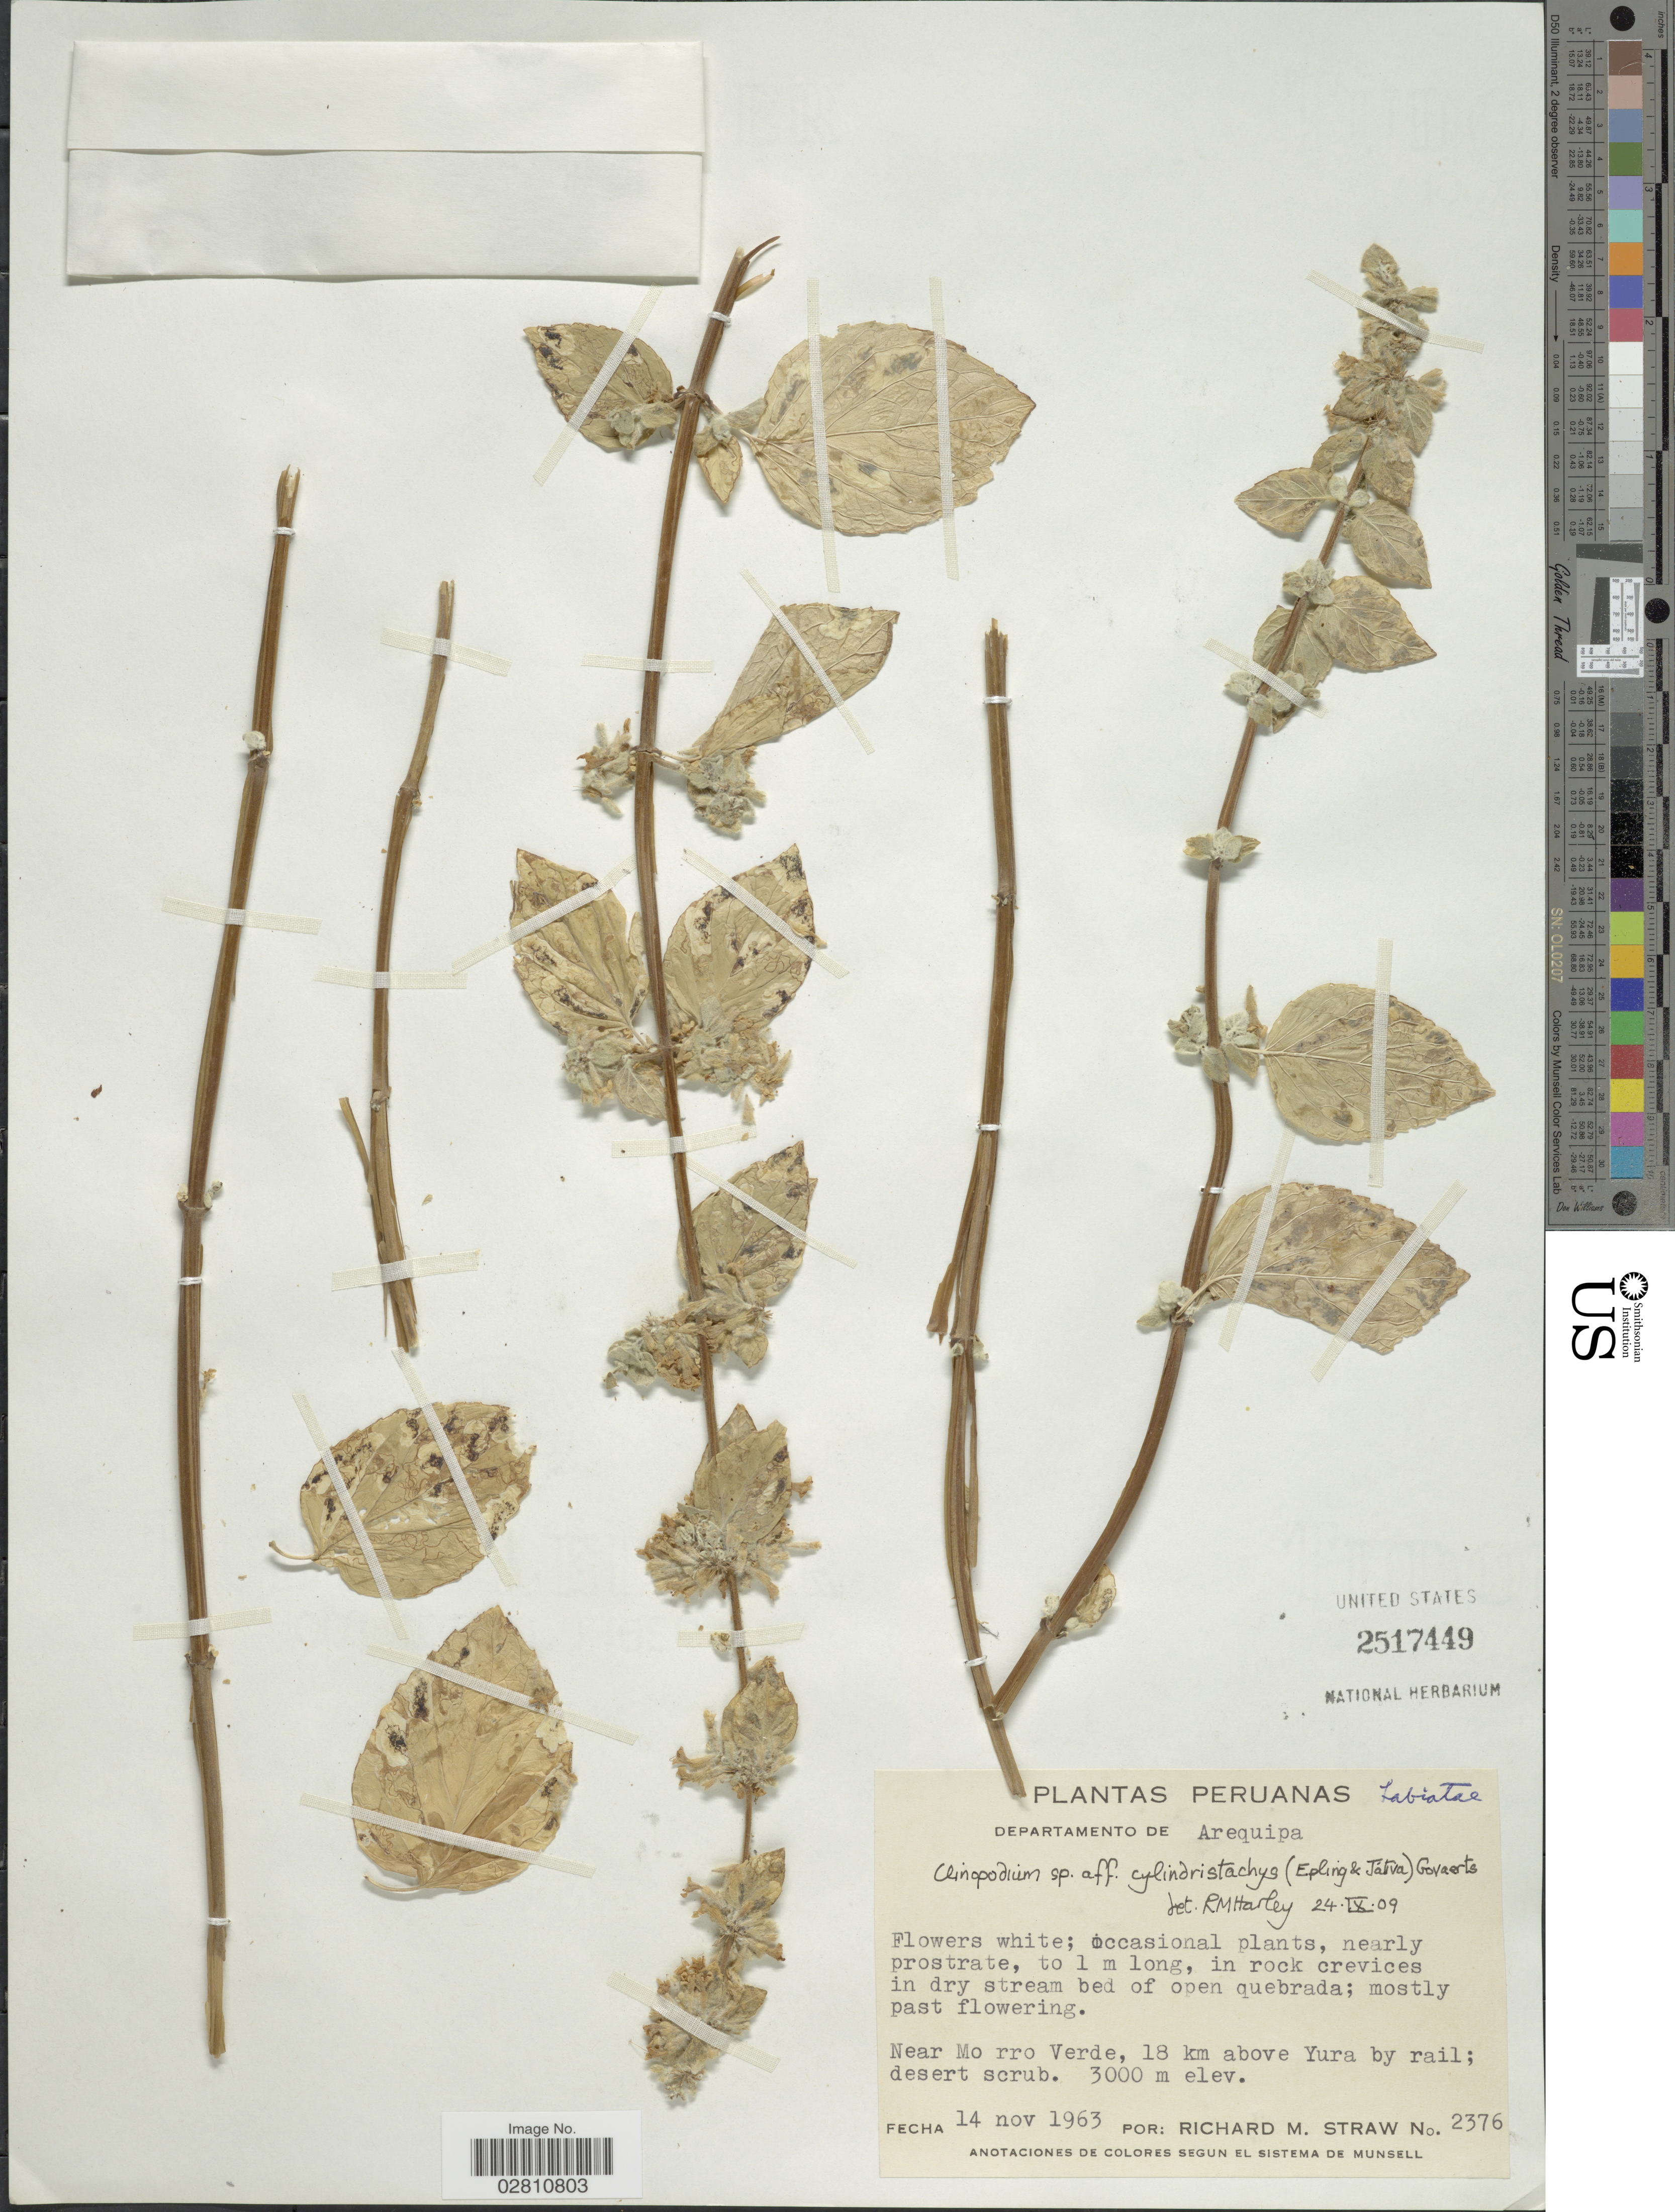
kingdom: Plantae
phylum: Tracheophyta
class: Magnoliopsida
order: Lamiales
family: Lamiaceae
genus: Clinopodium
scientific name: Clinopodium cylindristachys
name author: (Epling & Játiva) Govaerts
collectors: R. M. Straw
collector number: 2376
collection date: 1963-11-14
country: Peru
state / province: Arequipa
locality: Departamento de Arequipa. Near Mo rro Verde, 18 km above Yura by rail.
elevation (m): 3000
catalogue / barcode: US 2517449